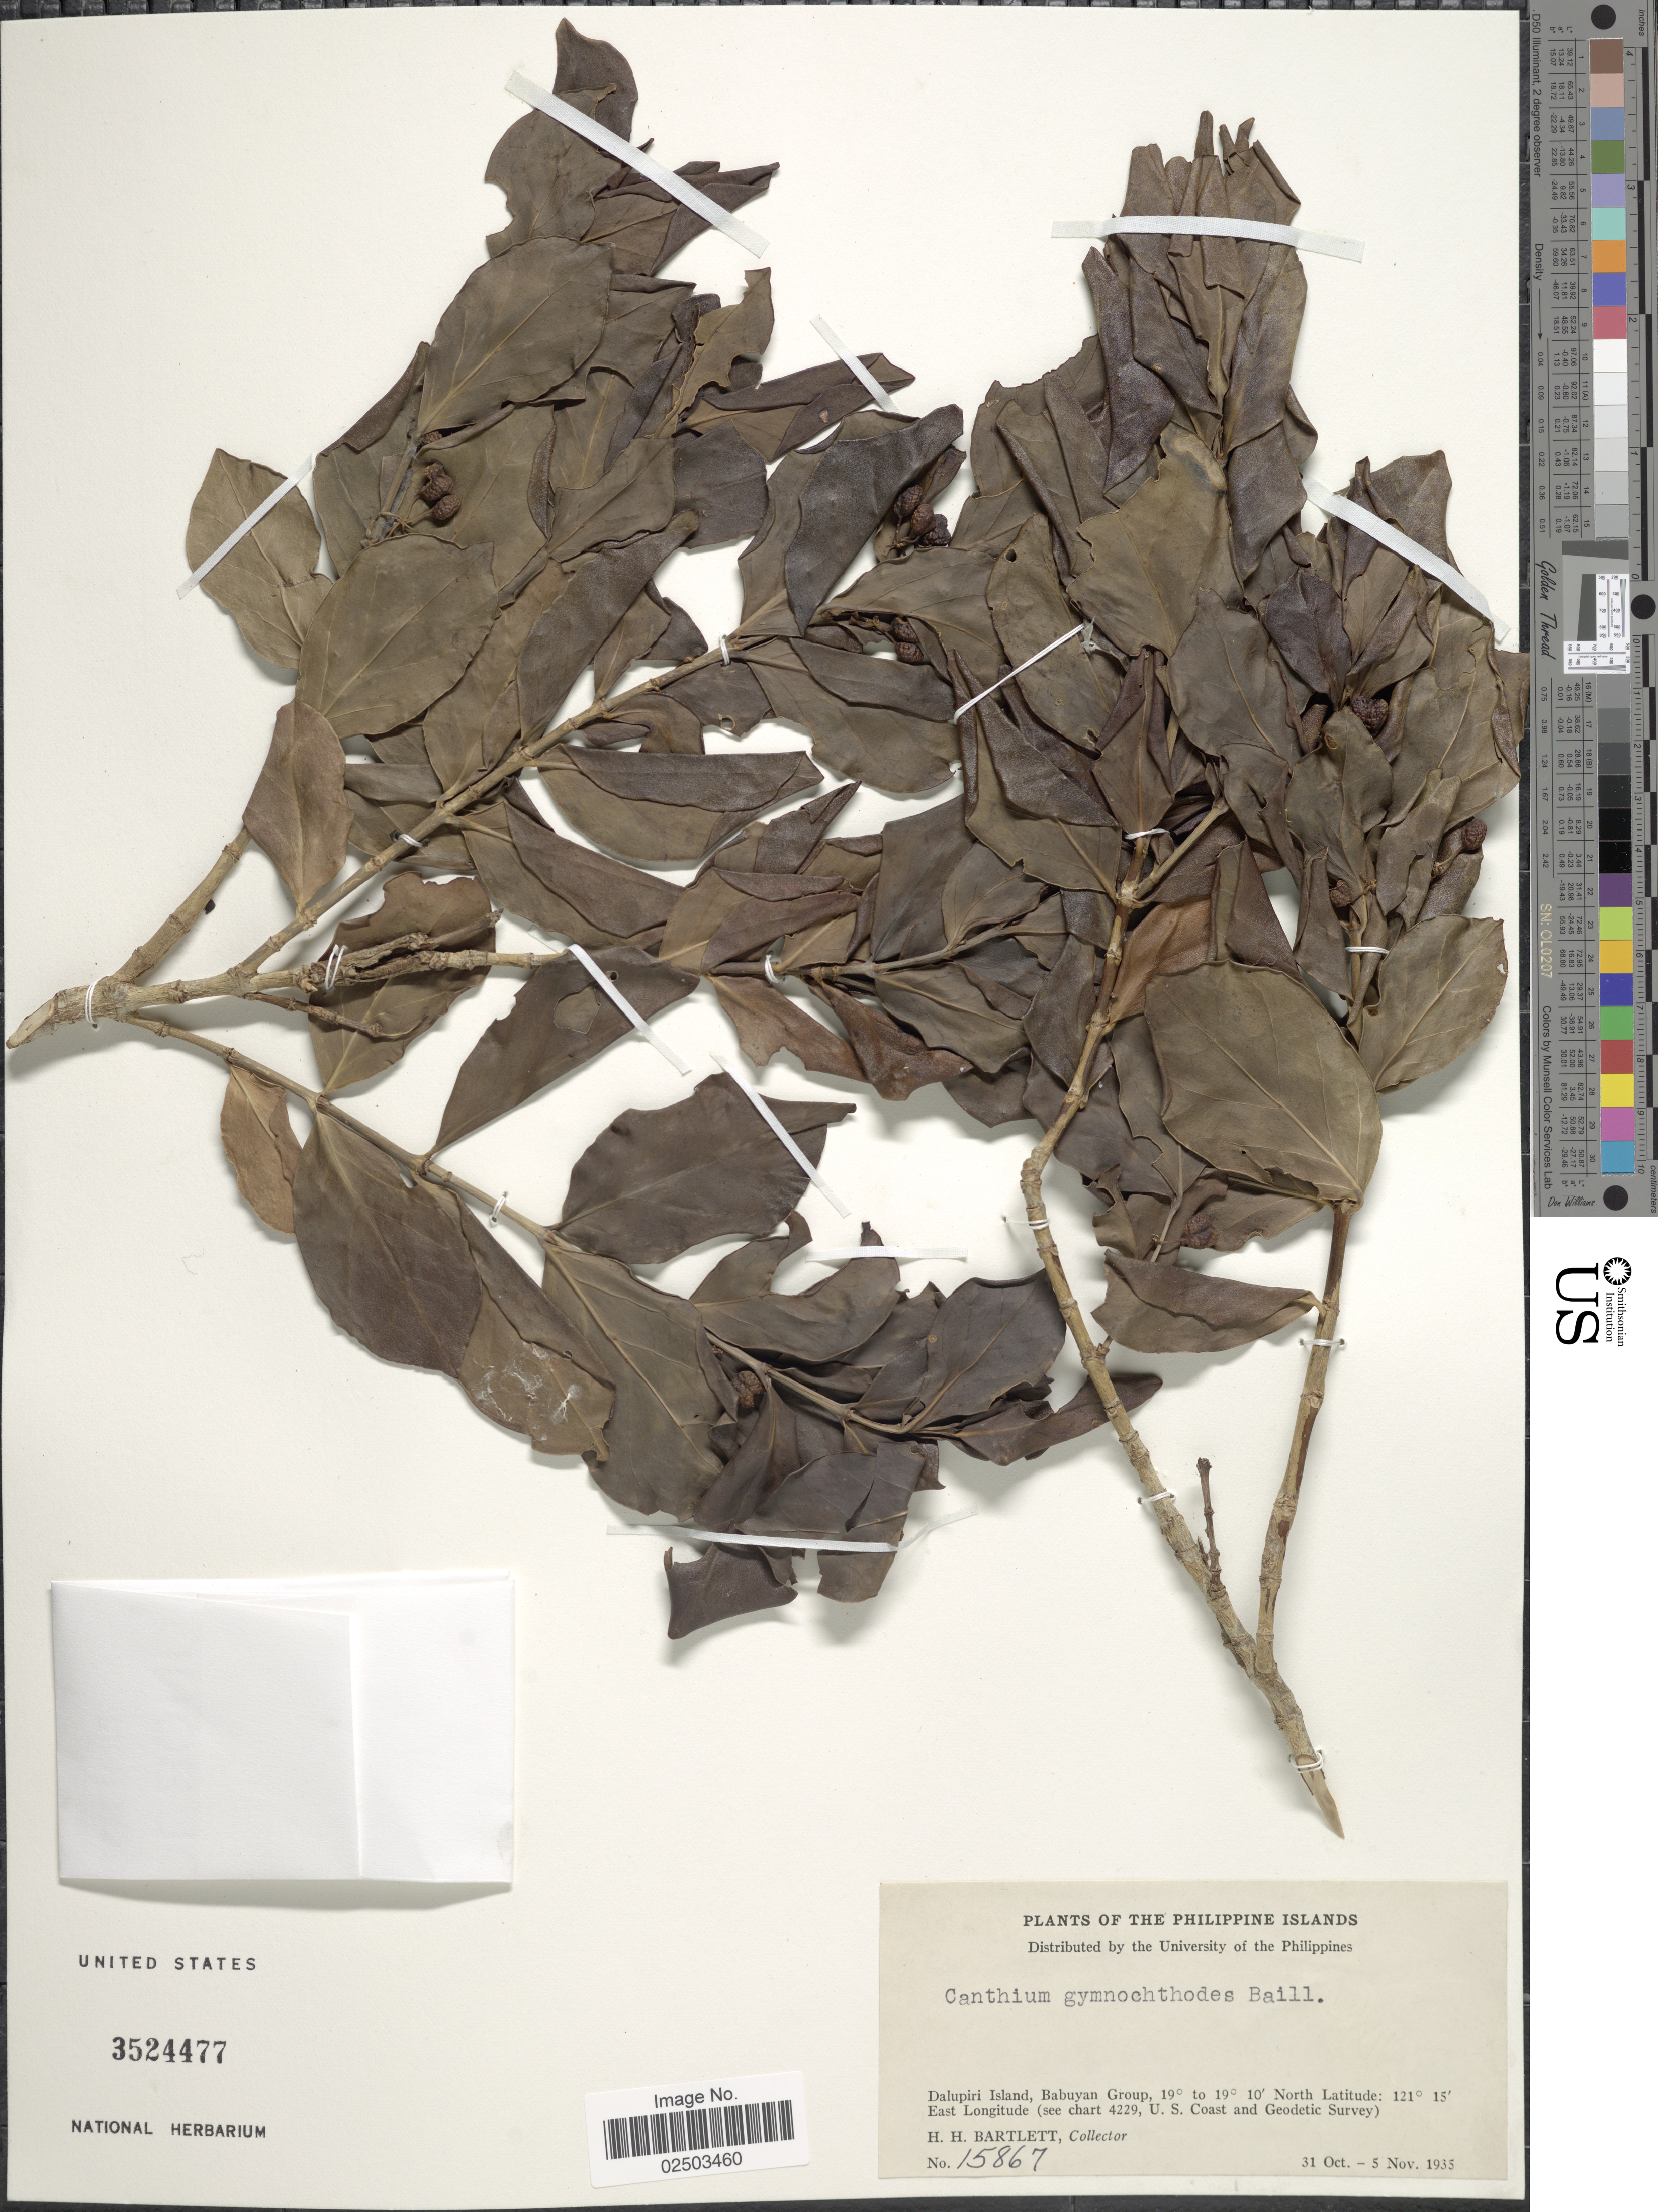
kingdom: Plantae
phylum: Tracheophyta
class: Magnoliopsida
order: Gentianales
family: Rubiaceae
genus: Canthium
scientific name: Canthium gynochthodes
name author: Baill.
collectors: H. H. Bartlett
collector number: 15867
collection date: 1935-10-31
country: Philippines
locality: Philippine Islands, Dalupiri Island, Babuyan Group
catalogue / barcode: US 3524477